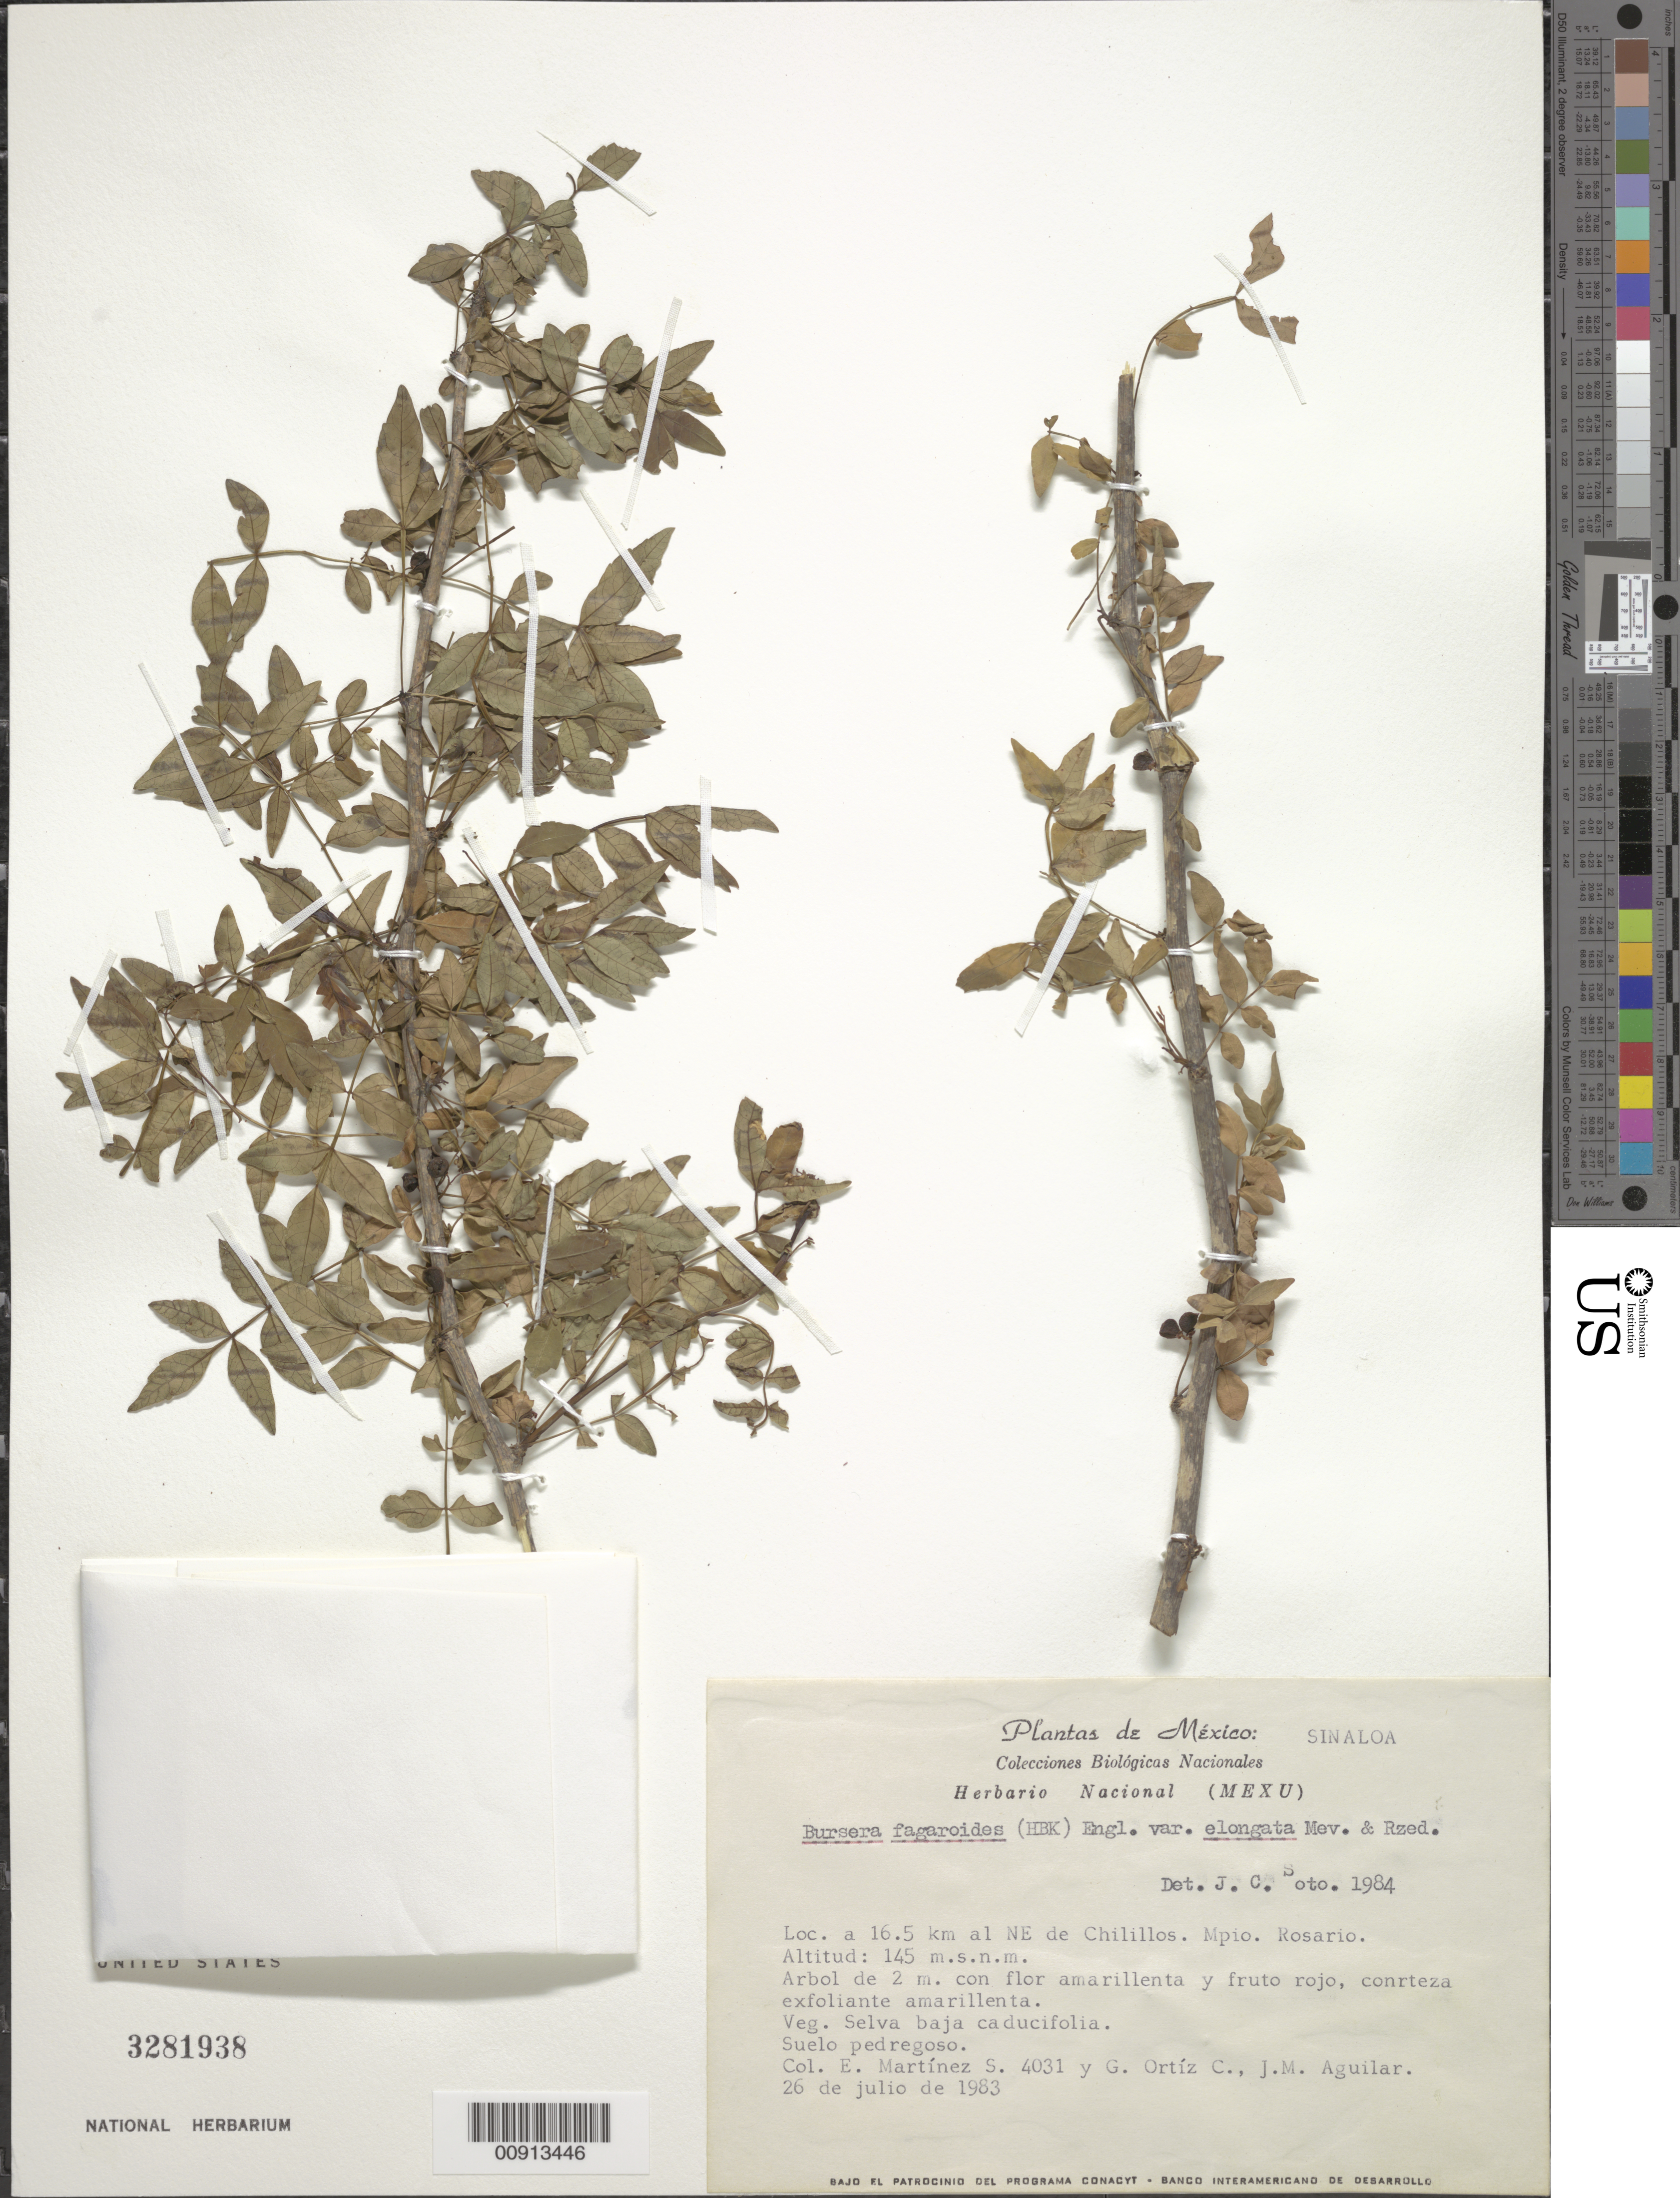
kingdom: Plantae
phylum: Tracheophyta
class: Magnoliopsida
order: Sapindales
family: Burseraceae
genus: Bursera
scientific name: Bursera fagaroides var. elongata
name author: (Kunth) Engl.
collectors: E. M. Martínez S., Ortíz C., G. & J. H. Allison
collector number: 4031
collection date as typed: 26 Jul 1983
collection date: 1983-07-26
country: Mexico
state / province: Sinaloa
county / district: Rosario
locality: Sinaloa: a 16.5 km. al NE de Chilillos. Mpio. Rosario.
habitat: Selva baja Caducifolia. Suelo pedregoso.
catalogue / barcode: US 3281938